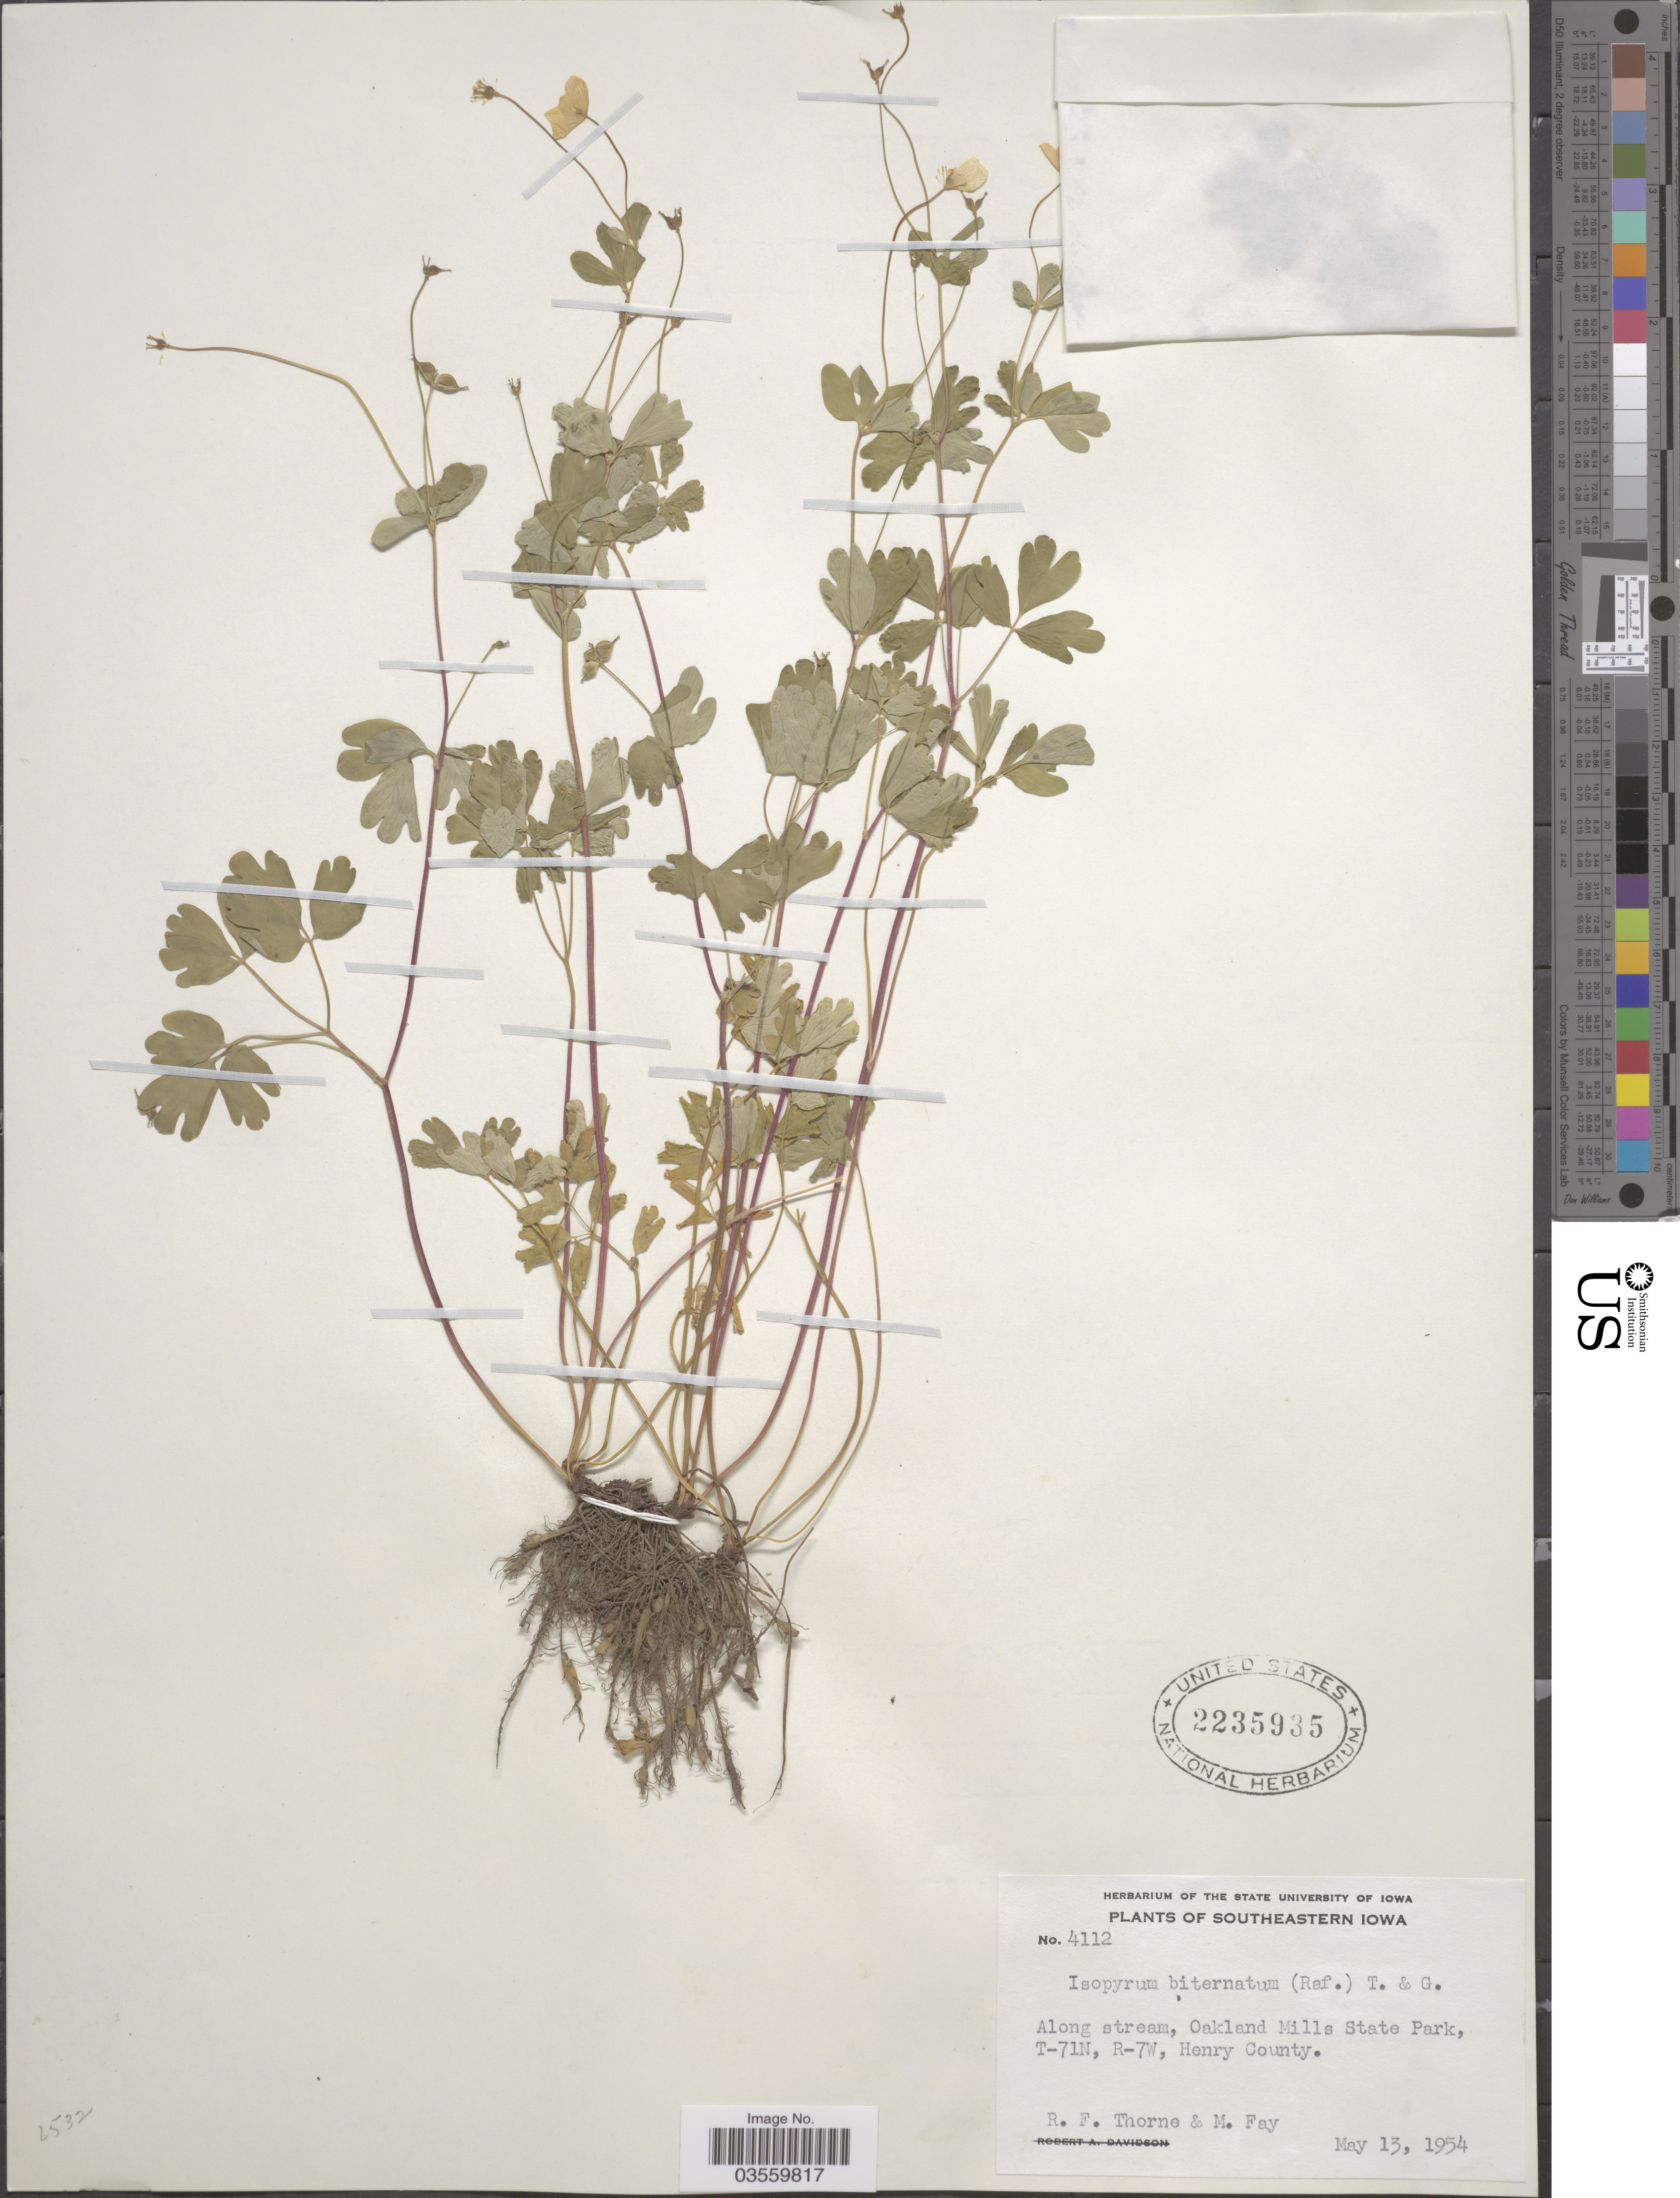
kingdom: Plantae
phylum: Tracheophyta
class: Magnoliopsida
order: Ranunculales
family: Ranunculaceae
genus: Enemion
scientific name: Enemion biternatum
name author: (Torr. & A. Gray) Raf.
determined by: Strong, Mark T., (BOT), Smithsonian Institution - National Museum of Natural History (UNITED STATES)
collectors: R. Thorne & M. Fay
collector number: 4112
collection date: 1954-05-13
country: United States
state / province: Iowa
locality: Southeastern Iowa. Along stream, Oakland Mills State Park, T-71N, R-7W, Henry County.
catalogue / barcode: US 2235935